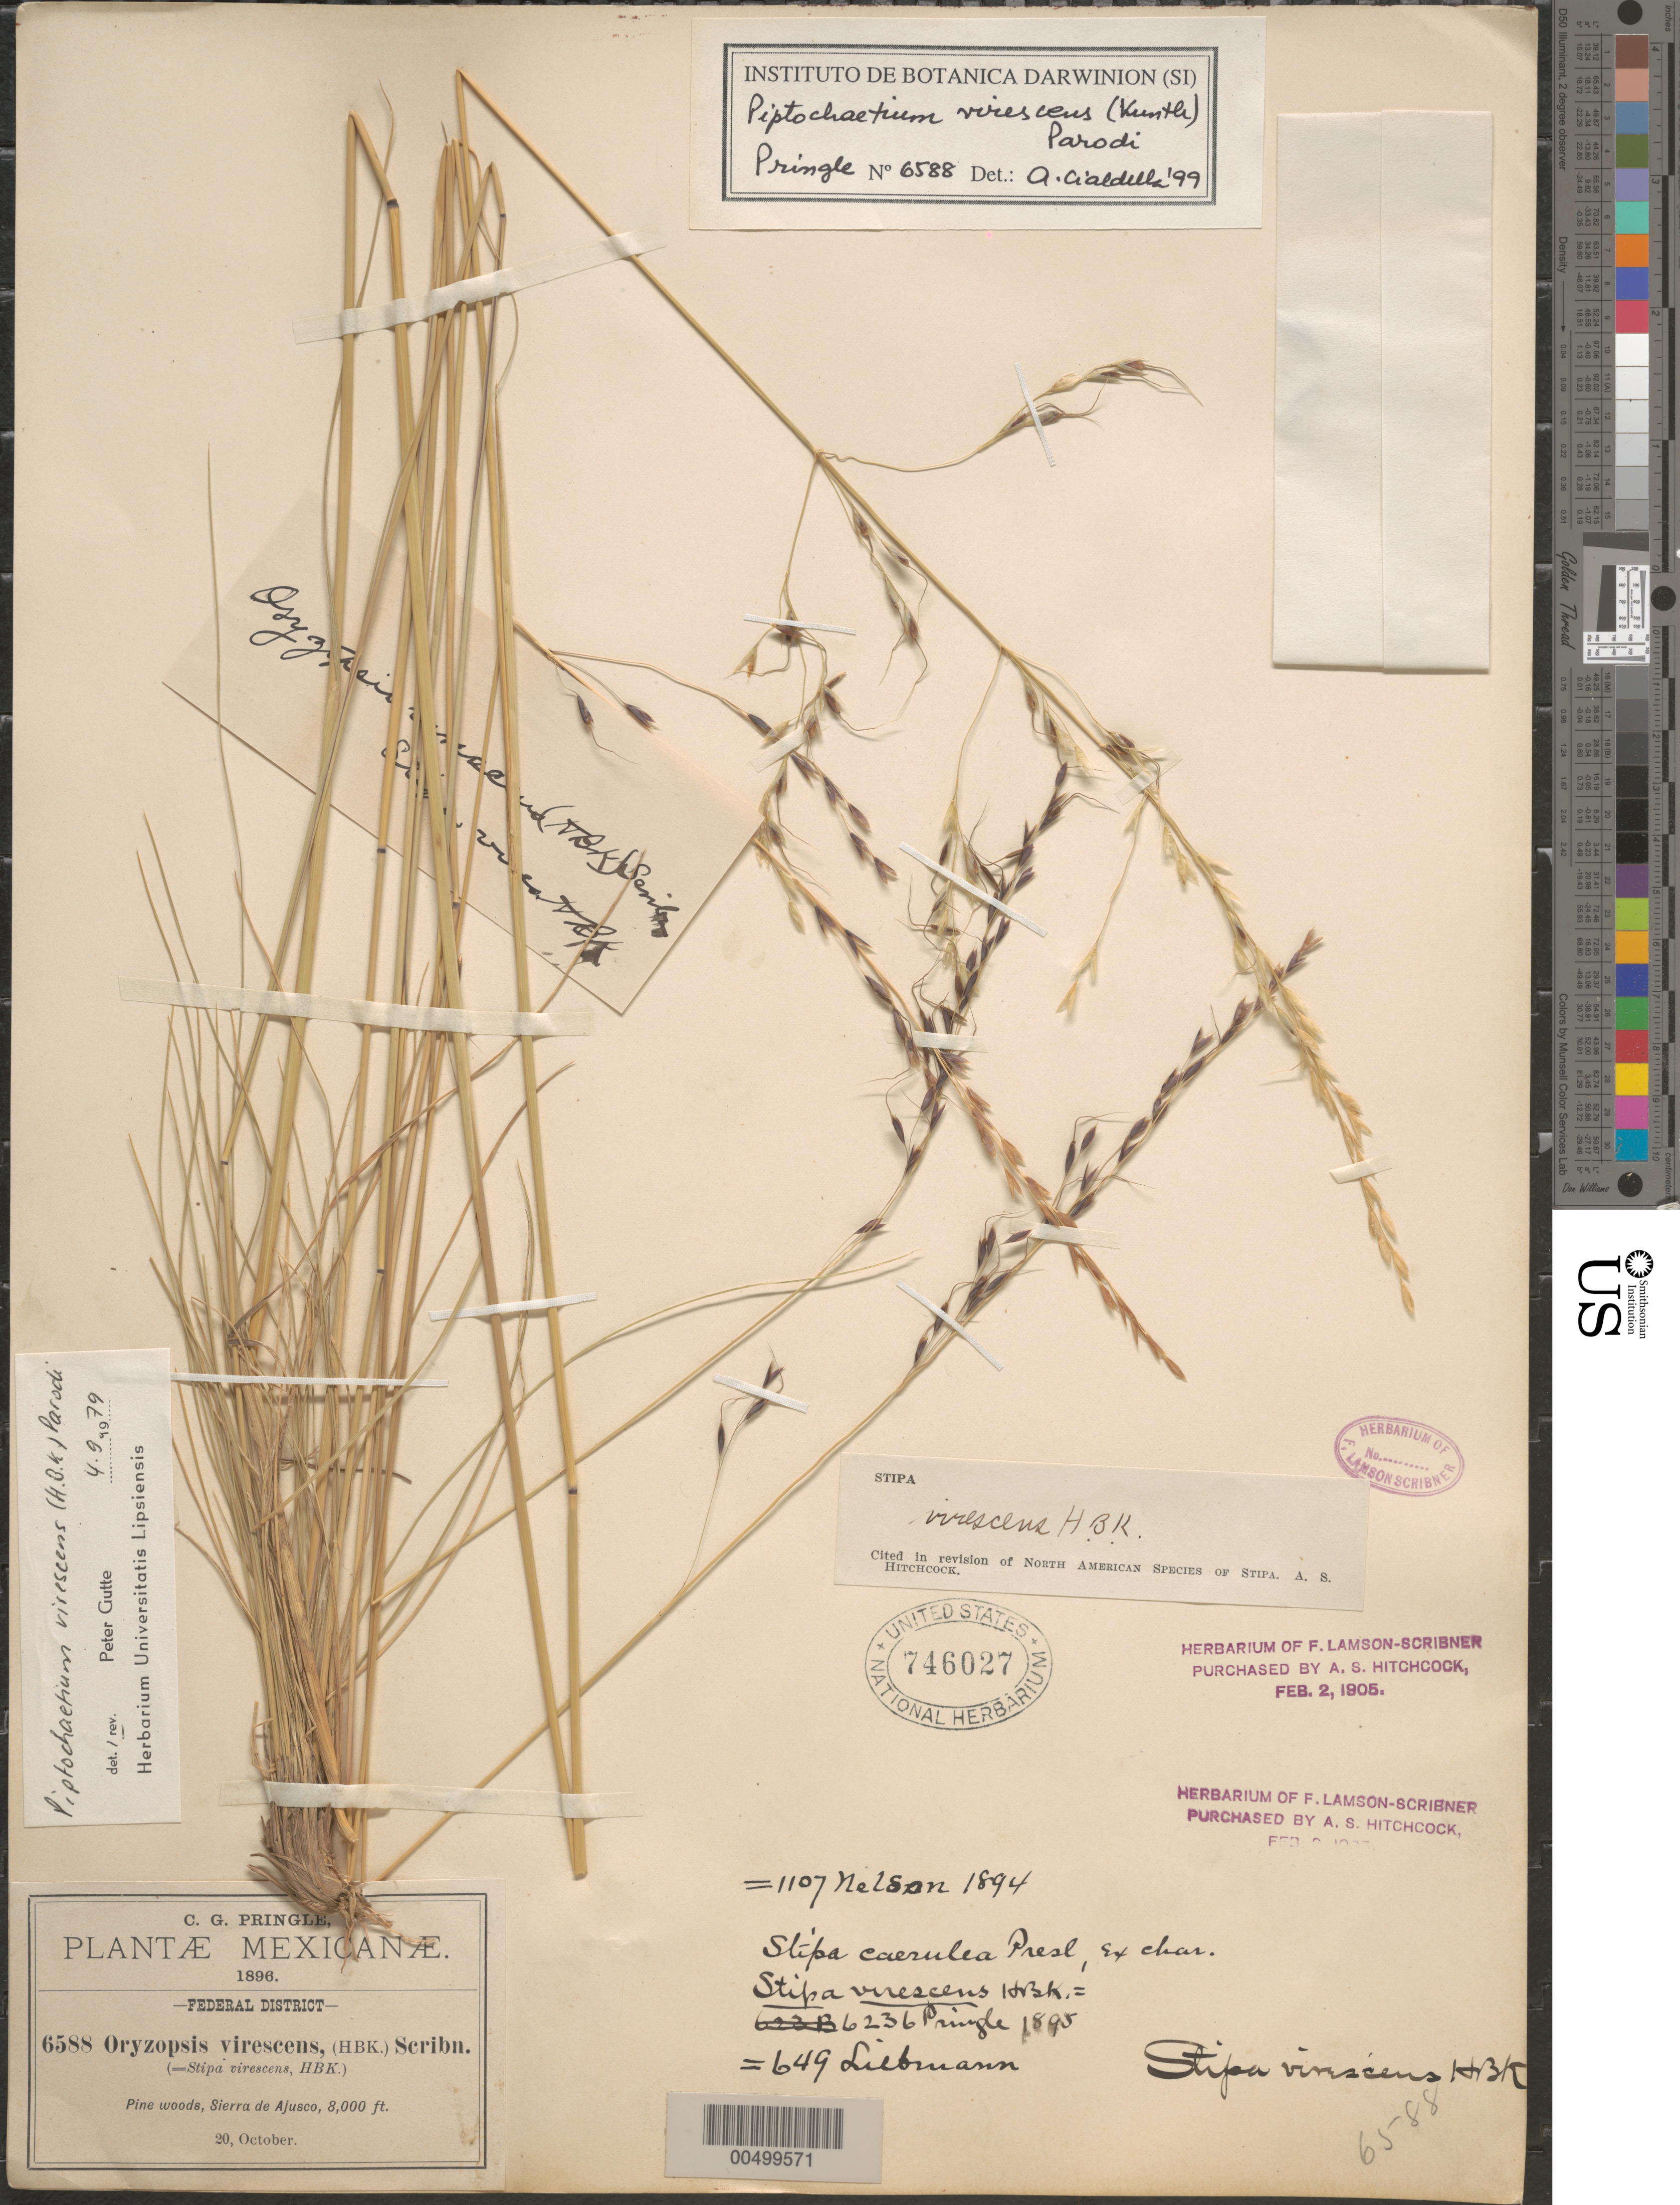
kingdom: Plantae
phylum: Tracheophyta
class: Liliopsida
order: Poales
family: Poaceae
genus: Piptochaetium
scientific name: Piptochaetium virescens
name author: (Kunth) Parodi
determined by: Gutte, P.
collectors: C. G. Pringle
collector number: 6588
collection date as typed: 20 Oct 1896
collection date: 1896-10-20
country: Mexico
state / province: Distrito Federal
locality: Sierra de Ajusco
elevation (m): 2438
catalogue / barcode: US 746027